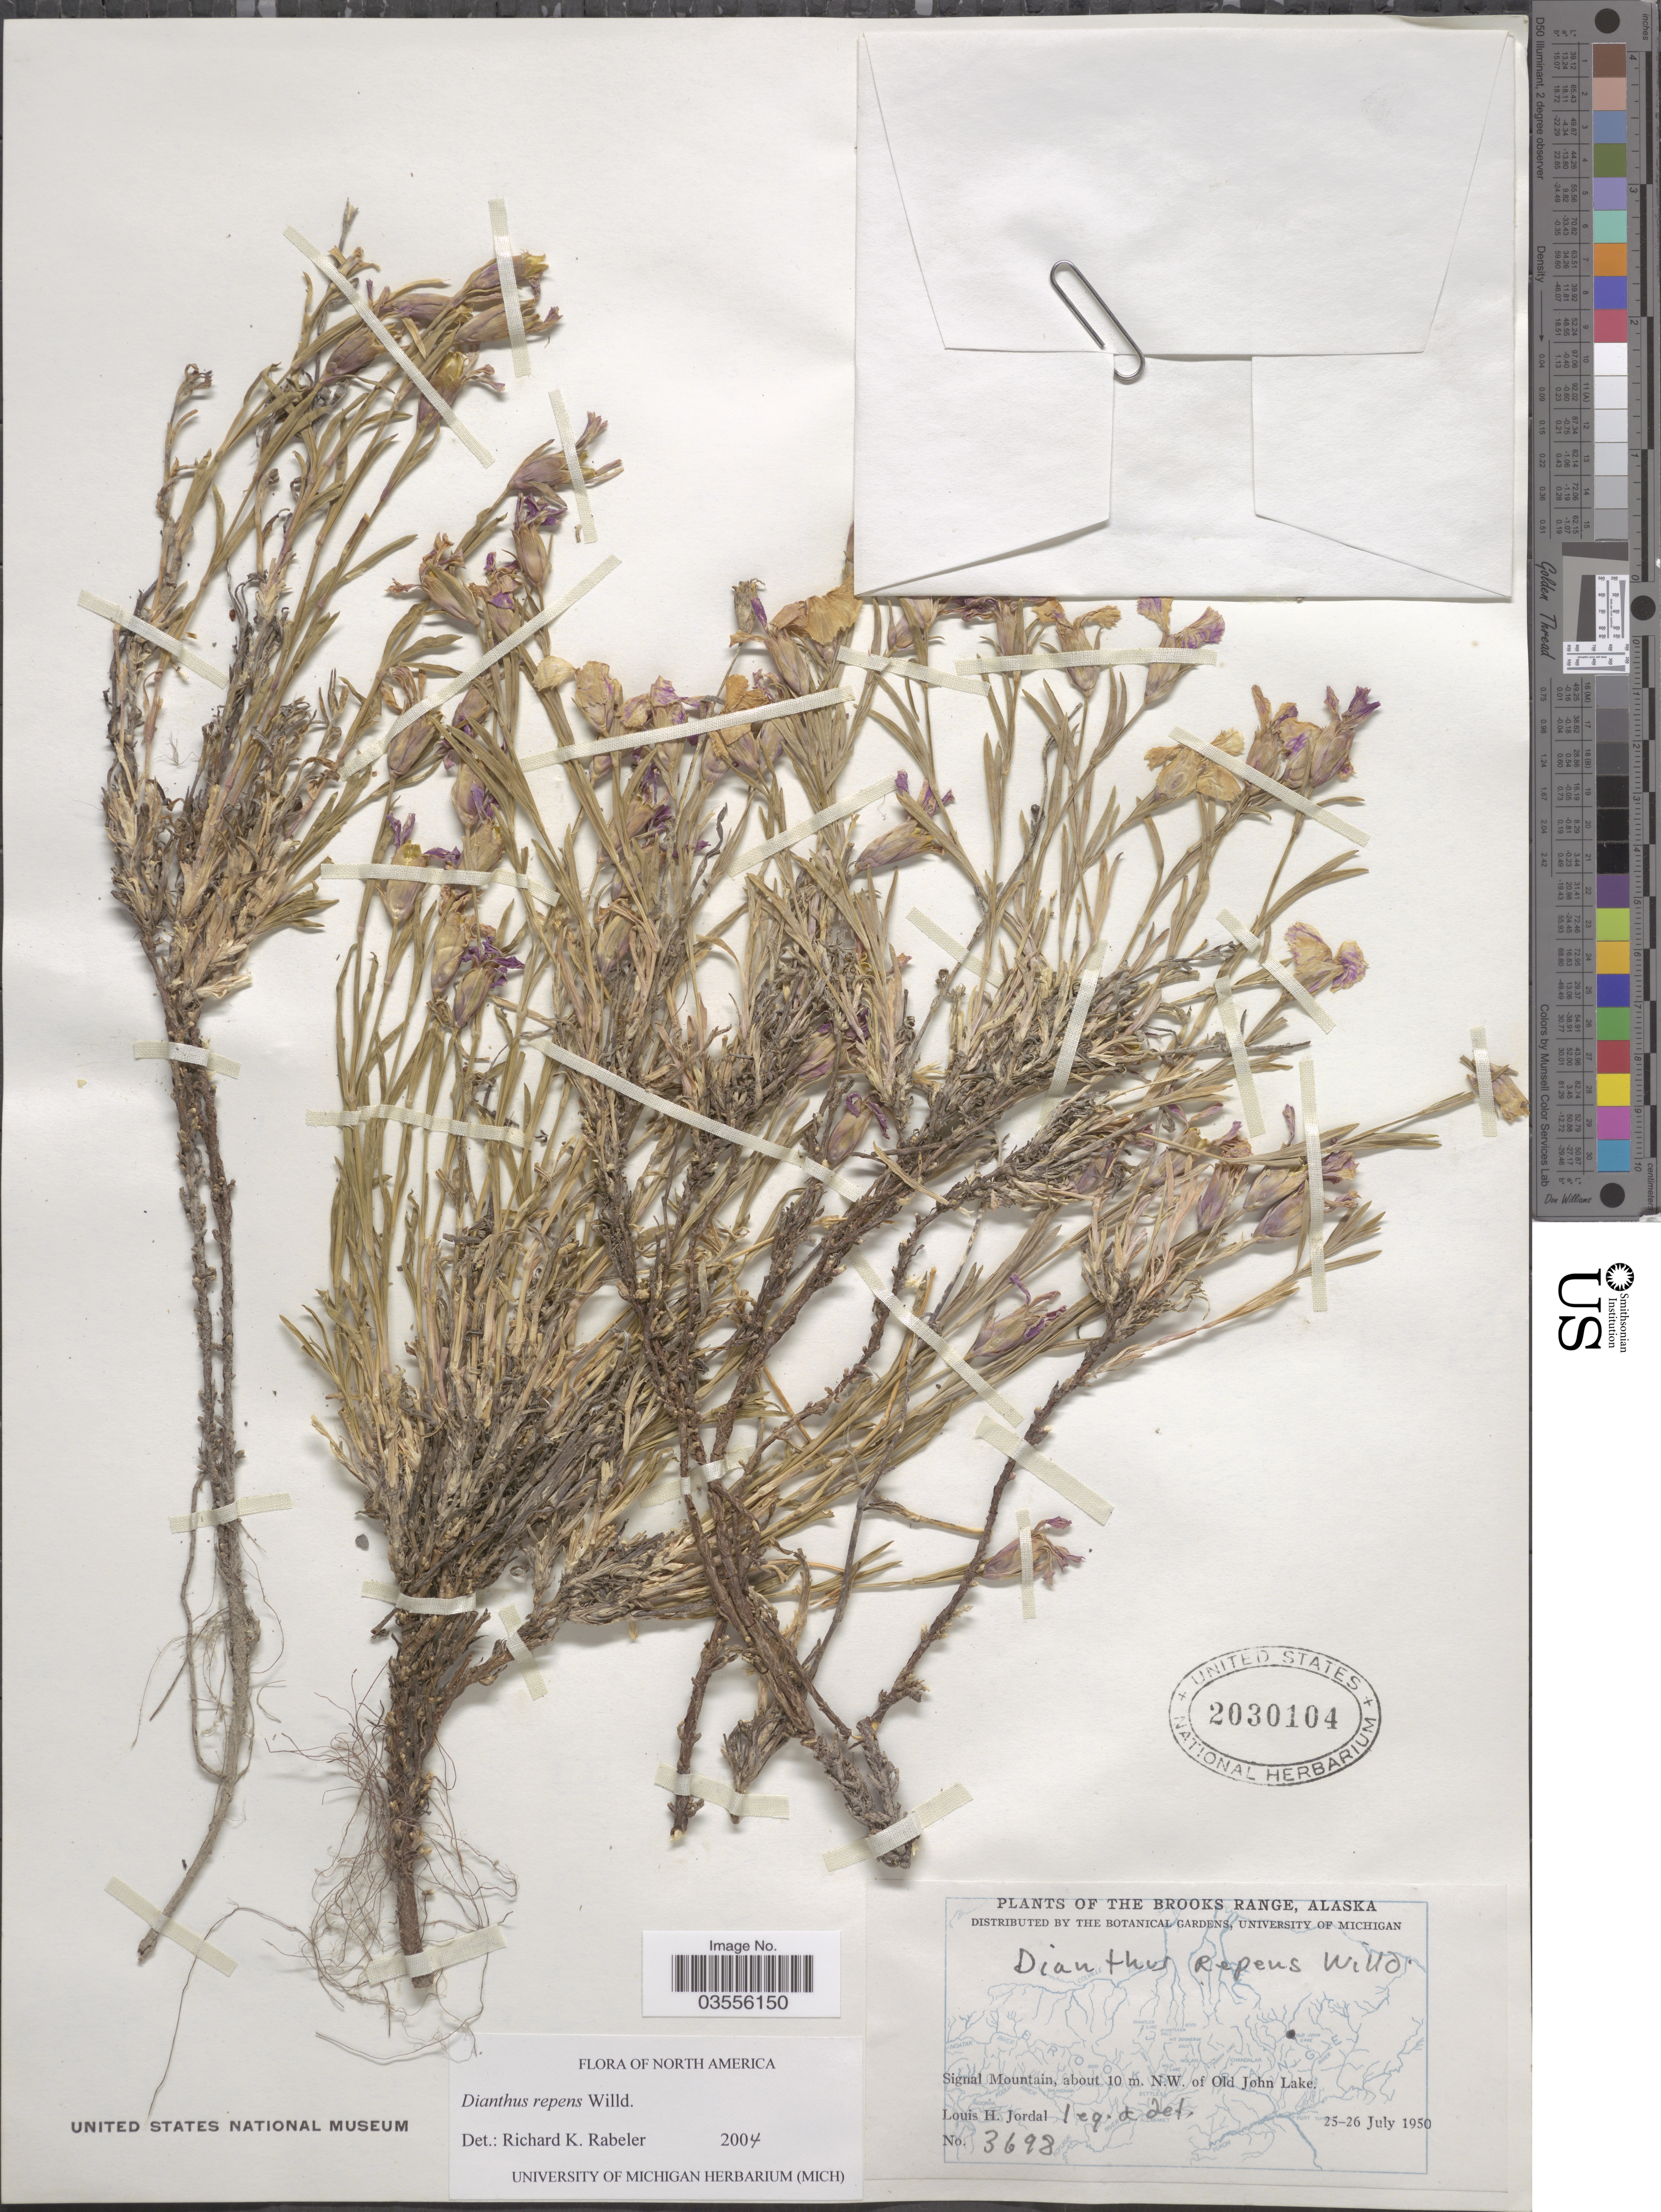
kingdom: Plantae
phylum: Tracheophyta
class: Magnoliopsida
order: Caryophyllales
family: Caryophyllaceae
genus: Dianthus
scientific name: Dianthus repens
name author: L.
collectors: L. Jordal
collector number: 3698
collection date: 1950-07-25/1950-07-26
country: United States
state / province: Alaska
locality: Brooks Range. Signal Mountain, about 10 m. N.W. of Old John Lake.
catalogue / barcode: US 2030104